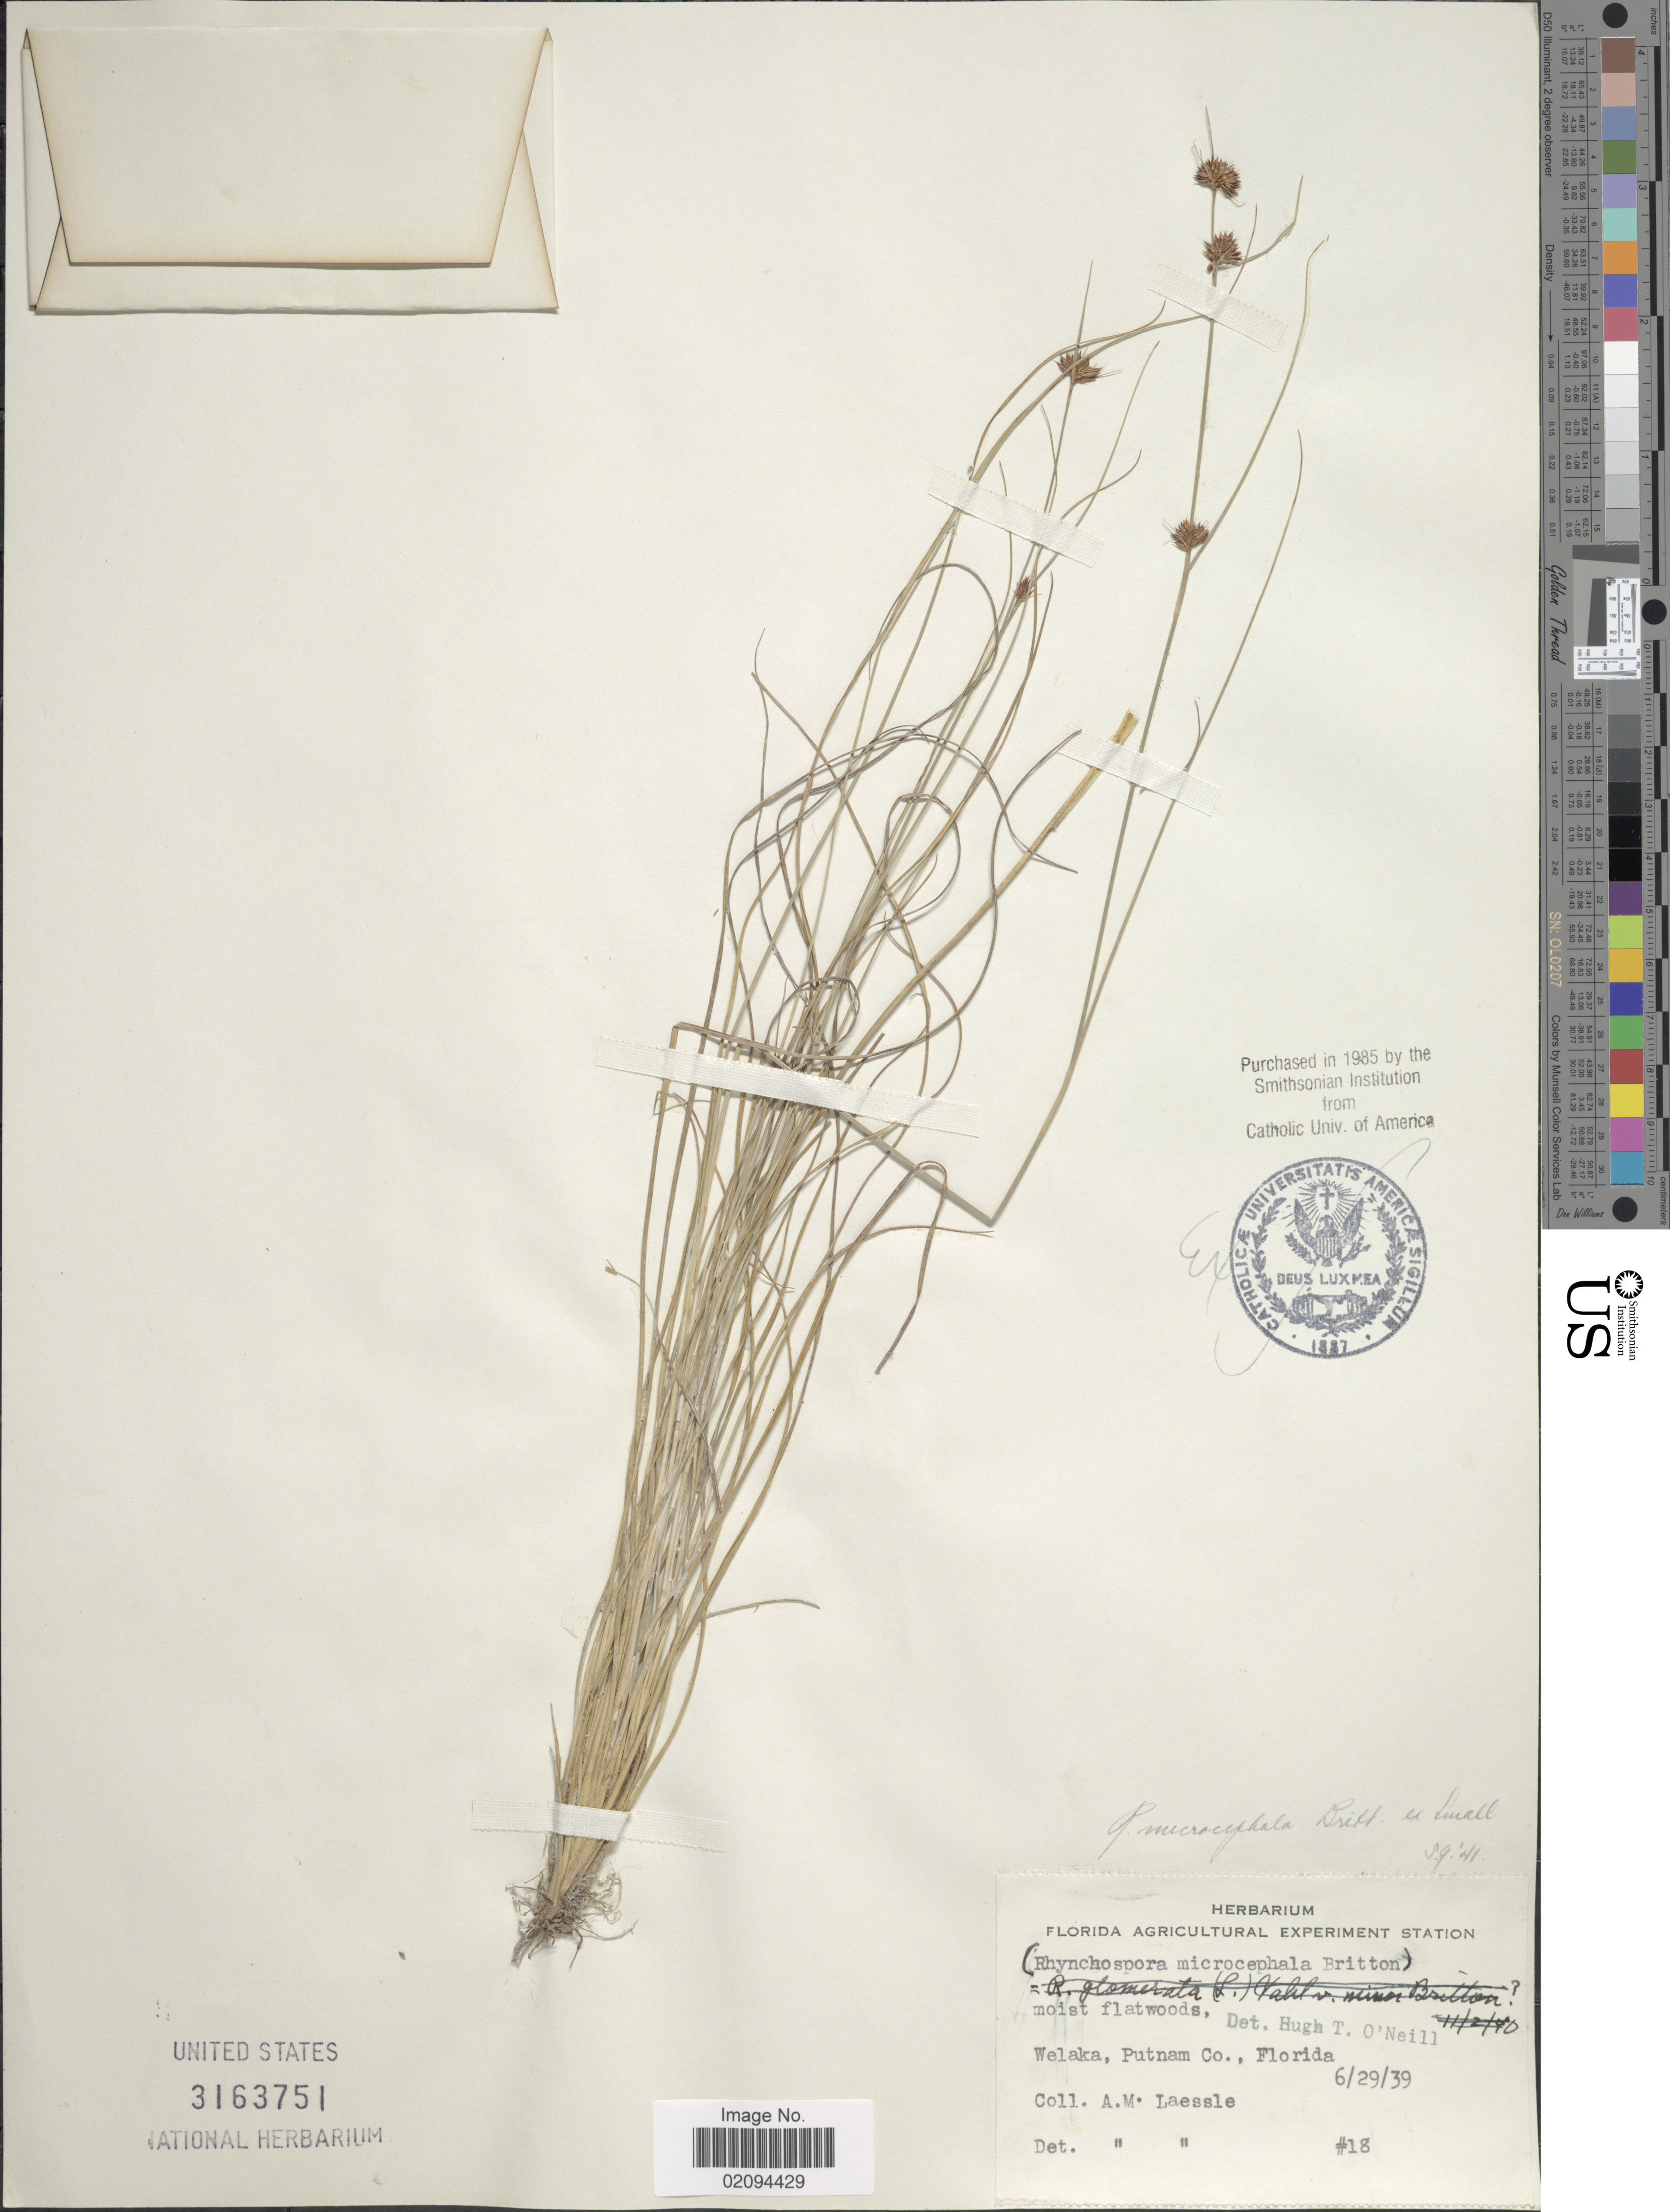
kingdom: Plantae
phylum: Tracheophyta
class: Liliopsida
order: Poales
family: Cyperaceae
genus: Rhynchospora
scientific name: Rhynchospora microcephala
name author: (Britton) Britton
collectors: A. Laessle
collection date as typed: Transcribed d/m/y: 29/6/39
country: United States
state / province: Florida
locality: Welaka, Putnam Co.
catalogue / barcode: US 3163751